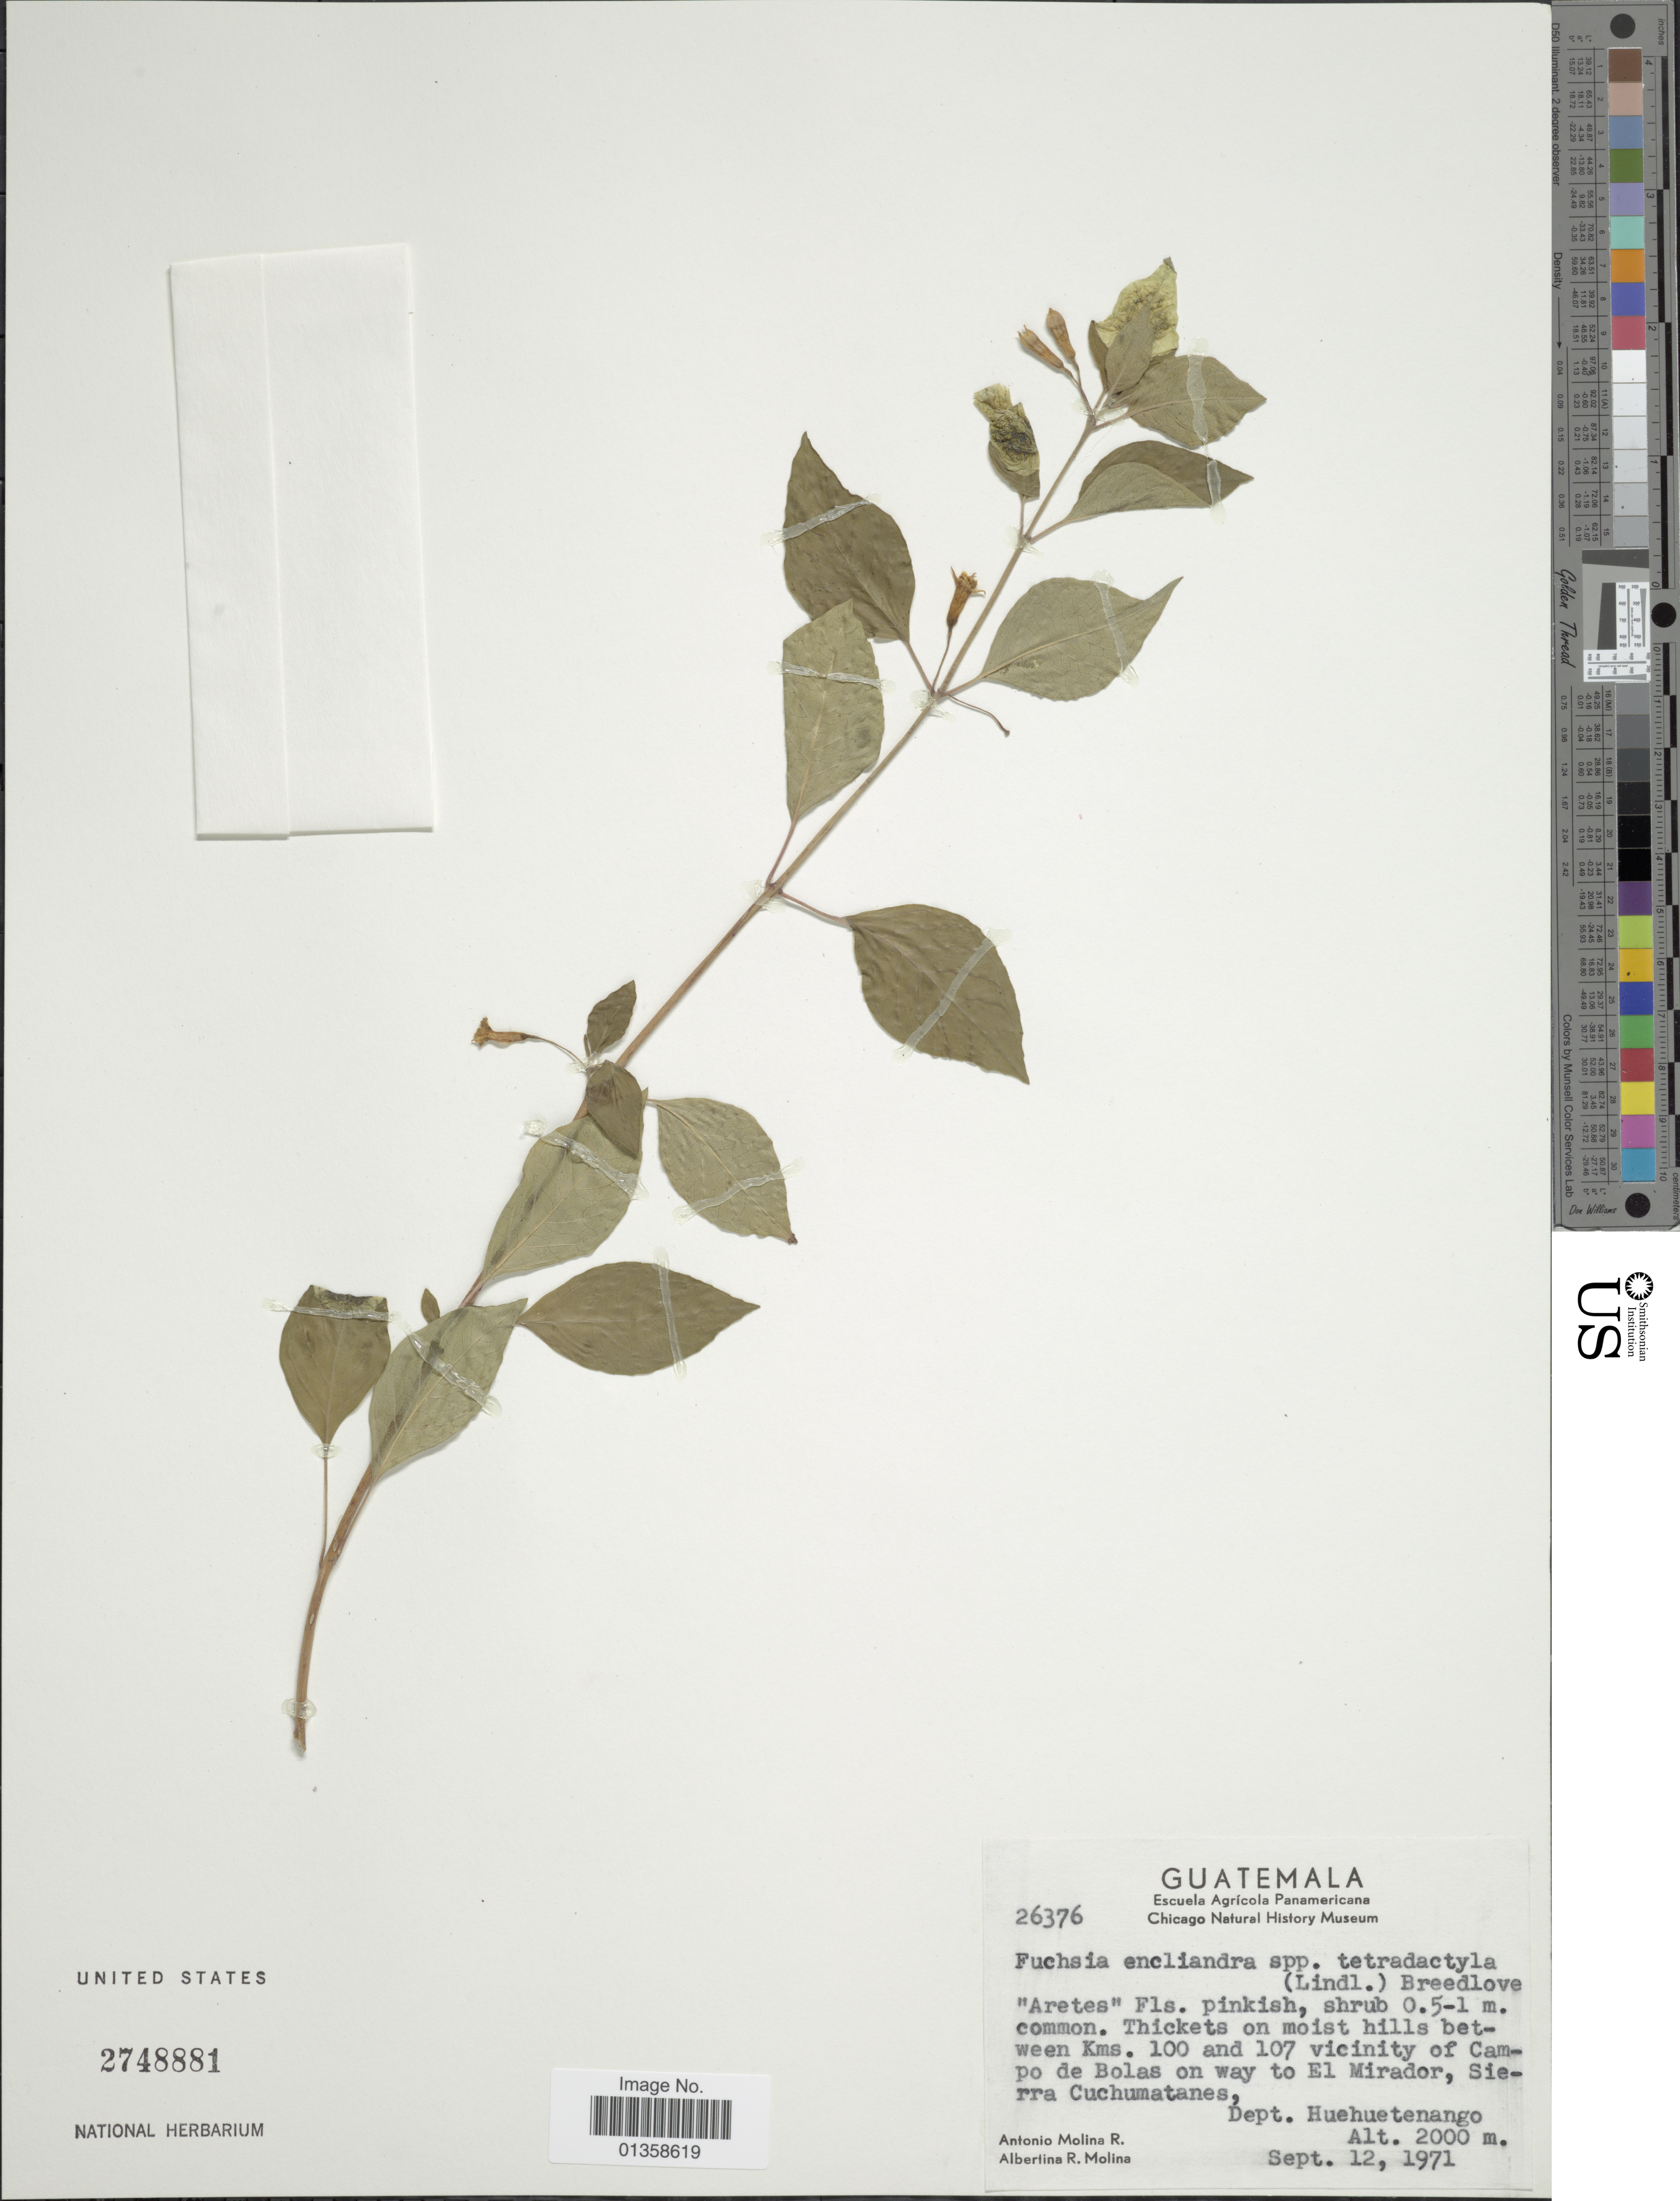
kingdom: Plantae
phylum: Tracheophyta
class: Magnoliopsida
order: Myrtales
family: Onagraceae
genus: Fuchsia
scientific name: Fuchsia encliandra subsp. tetradactyla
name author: (Lindl.) Breedlove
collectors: A. Molina R. & A. R. Molina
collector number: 26376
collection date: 1971-09-12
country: Guatemala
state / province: Huehuetenango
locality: Hills between Kms. 100 and 107 vicinity of Campo de Bolas on way to El Mirador, Sierra Cuchumatanes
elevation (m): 2000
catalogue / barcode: US 2748881